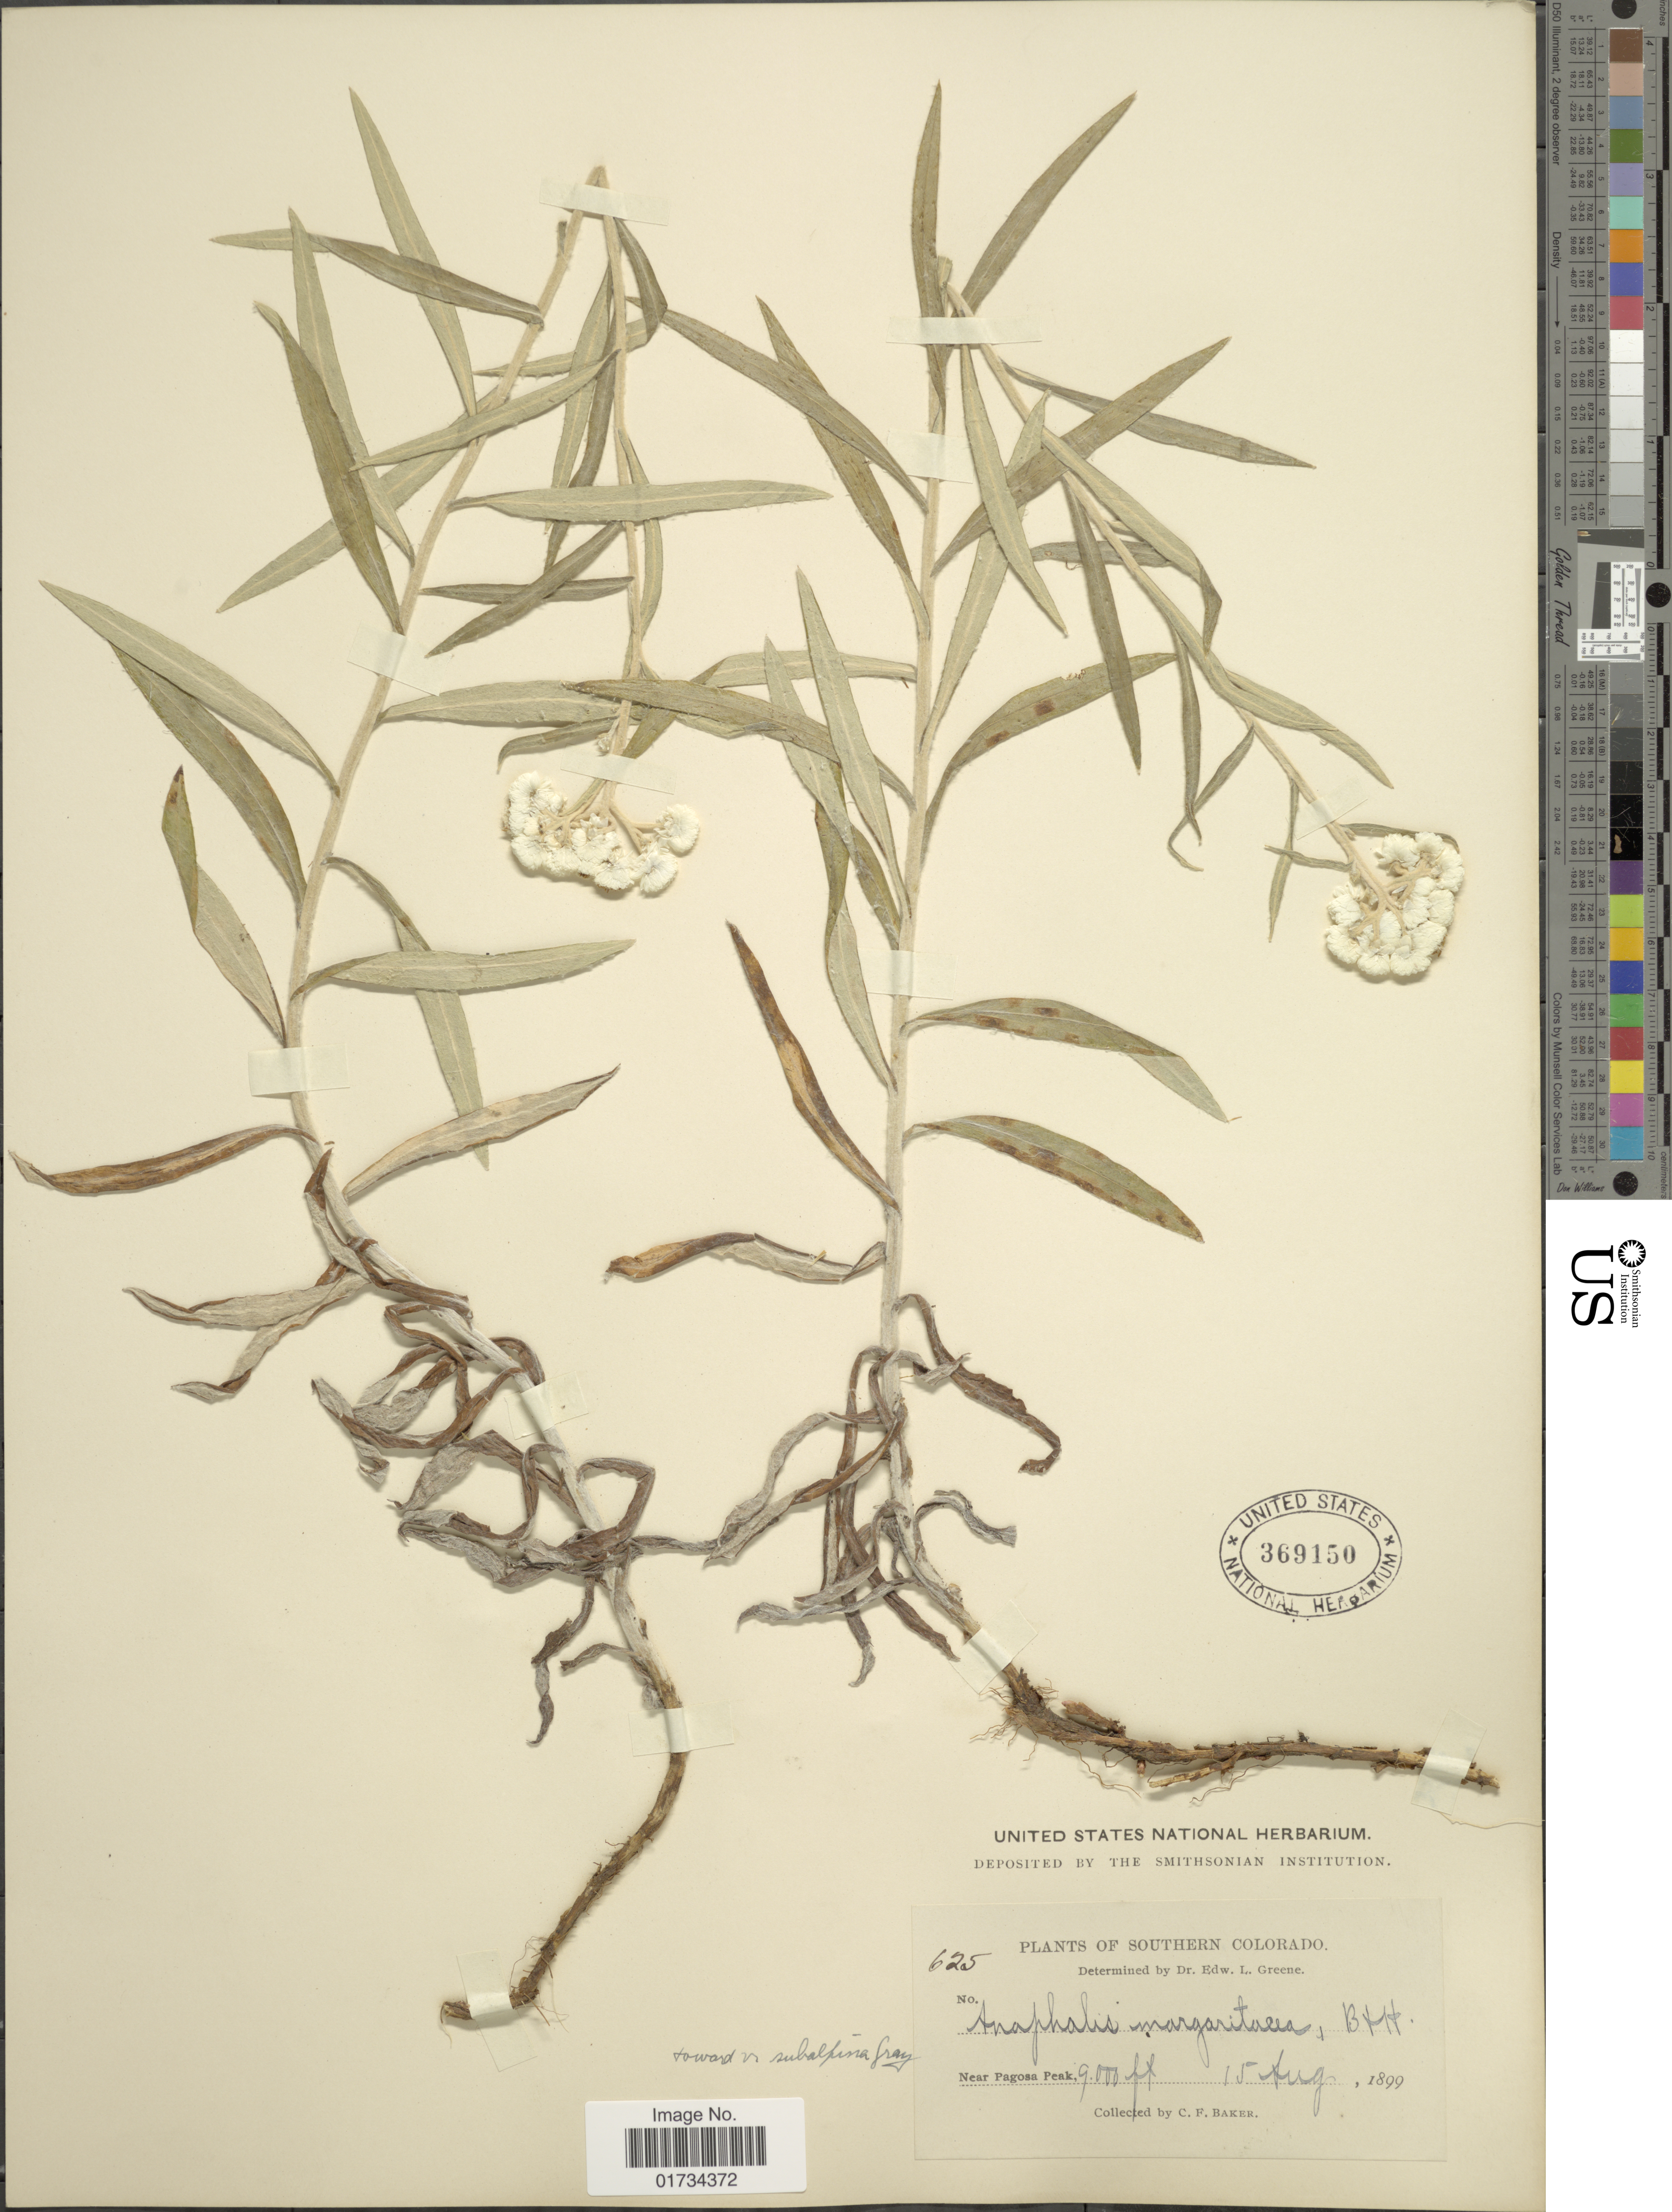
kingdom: Plantae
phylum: Tracheophyta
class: Magnoliopsida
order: Asterales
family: Asteraceae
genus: Anaphalis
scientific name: Anaphalis subalpina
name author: (A. Gray) Rydb.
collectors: C. F. Baker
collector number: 625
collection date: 1899-08-15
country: United States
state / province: Colorado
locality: Southern Colorado. near Pagosa Peak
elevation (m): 2743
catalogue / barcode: US 369150